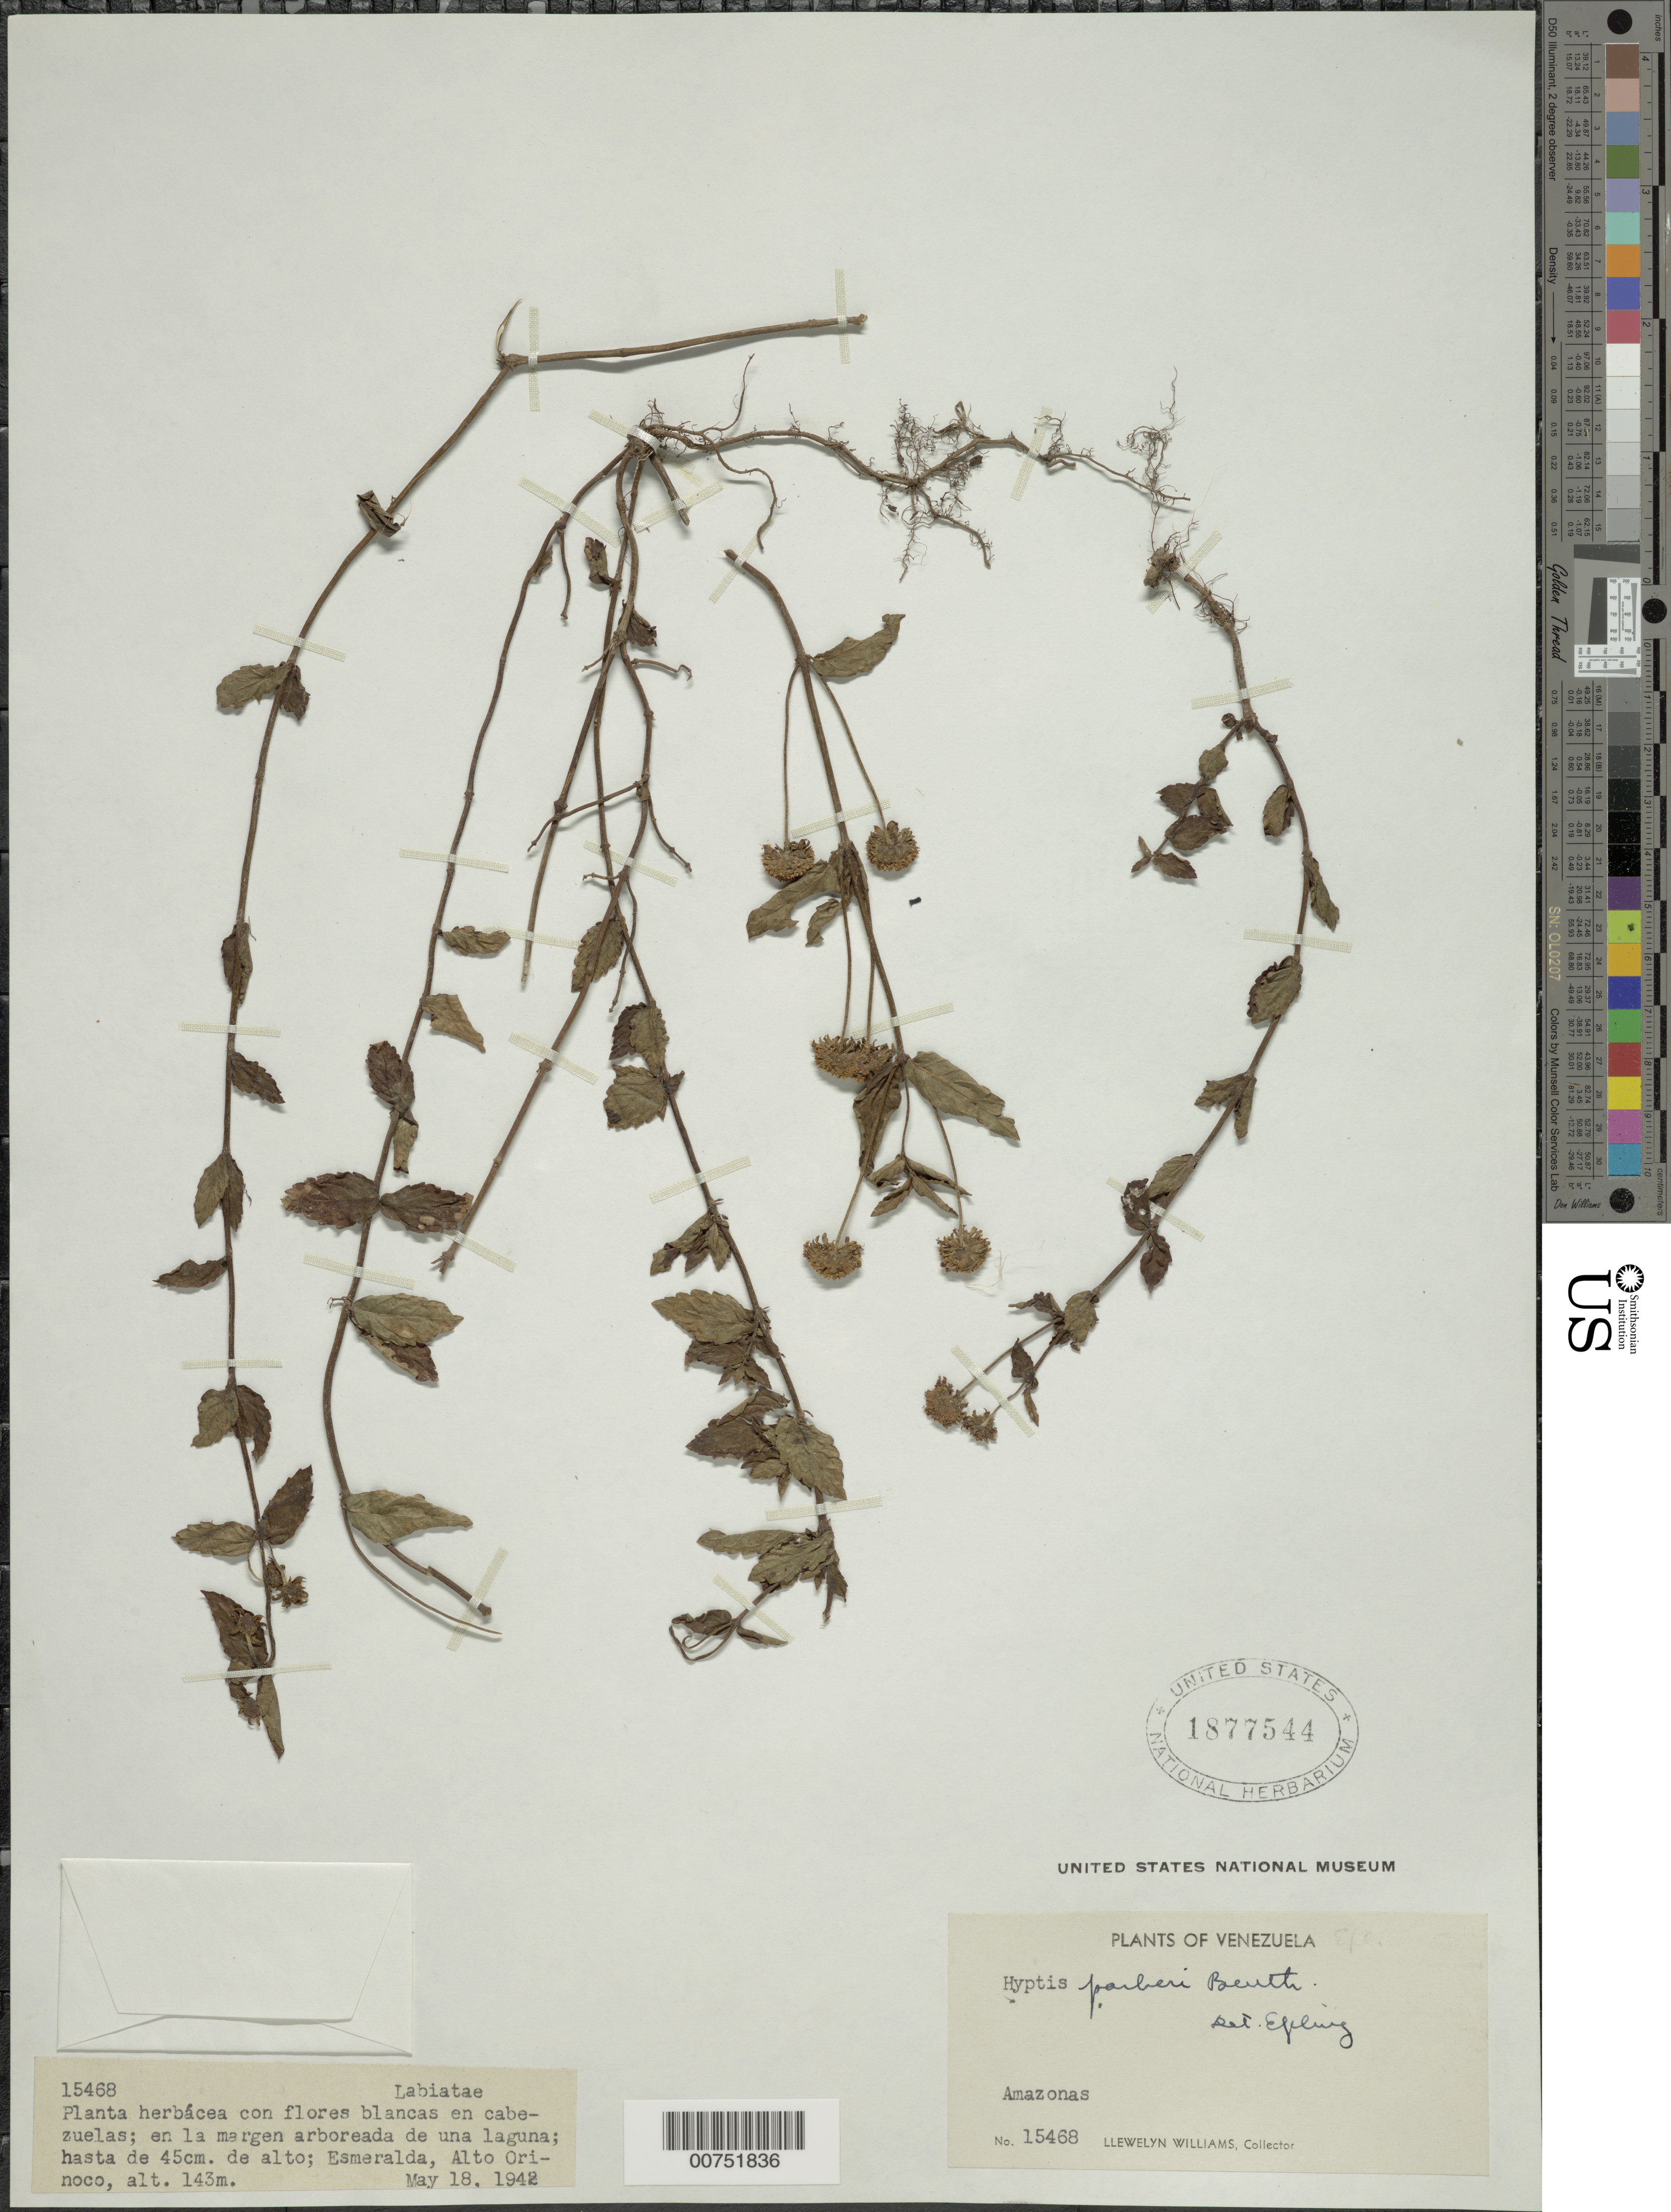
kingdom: Plantae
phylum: Tracheophyta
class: Magnoliopsida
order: Lamiales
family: Lamiaceae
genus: Hyptis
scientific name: Hyptis parkeri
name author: Benth.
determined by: Epling, C. C.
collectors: Ll. Williams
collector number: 15468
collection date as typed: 18-May-42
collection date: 1942-05-18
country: Venezuela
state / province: Amazonas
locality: Esmeralda, Alto Orinoco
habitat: Margen arboreada de una laguna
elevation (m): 143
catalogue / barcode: US 1877544